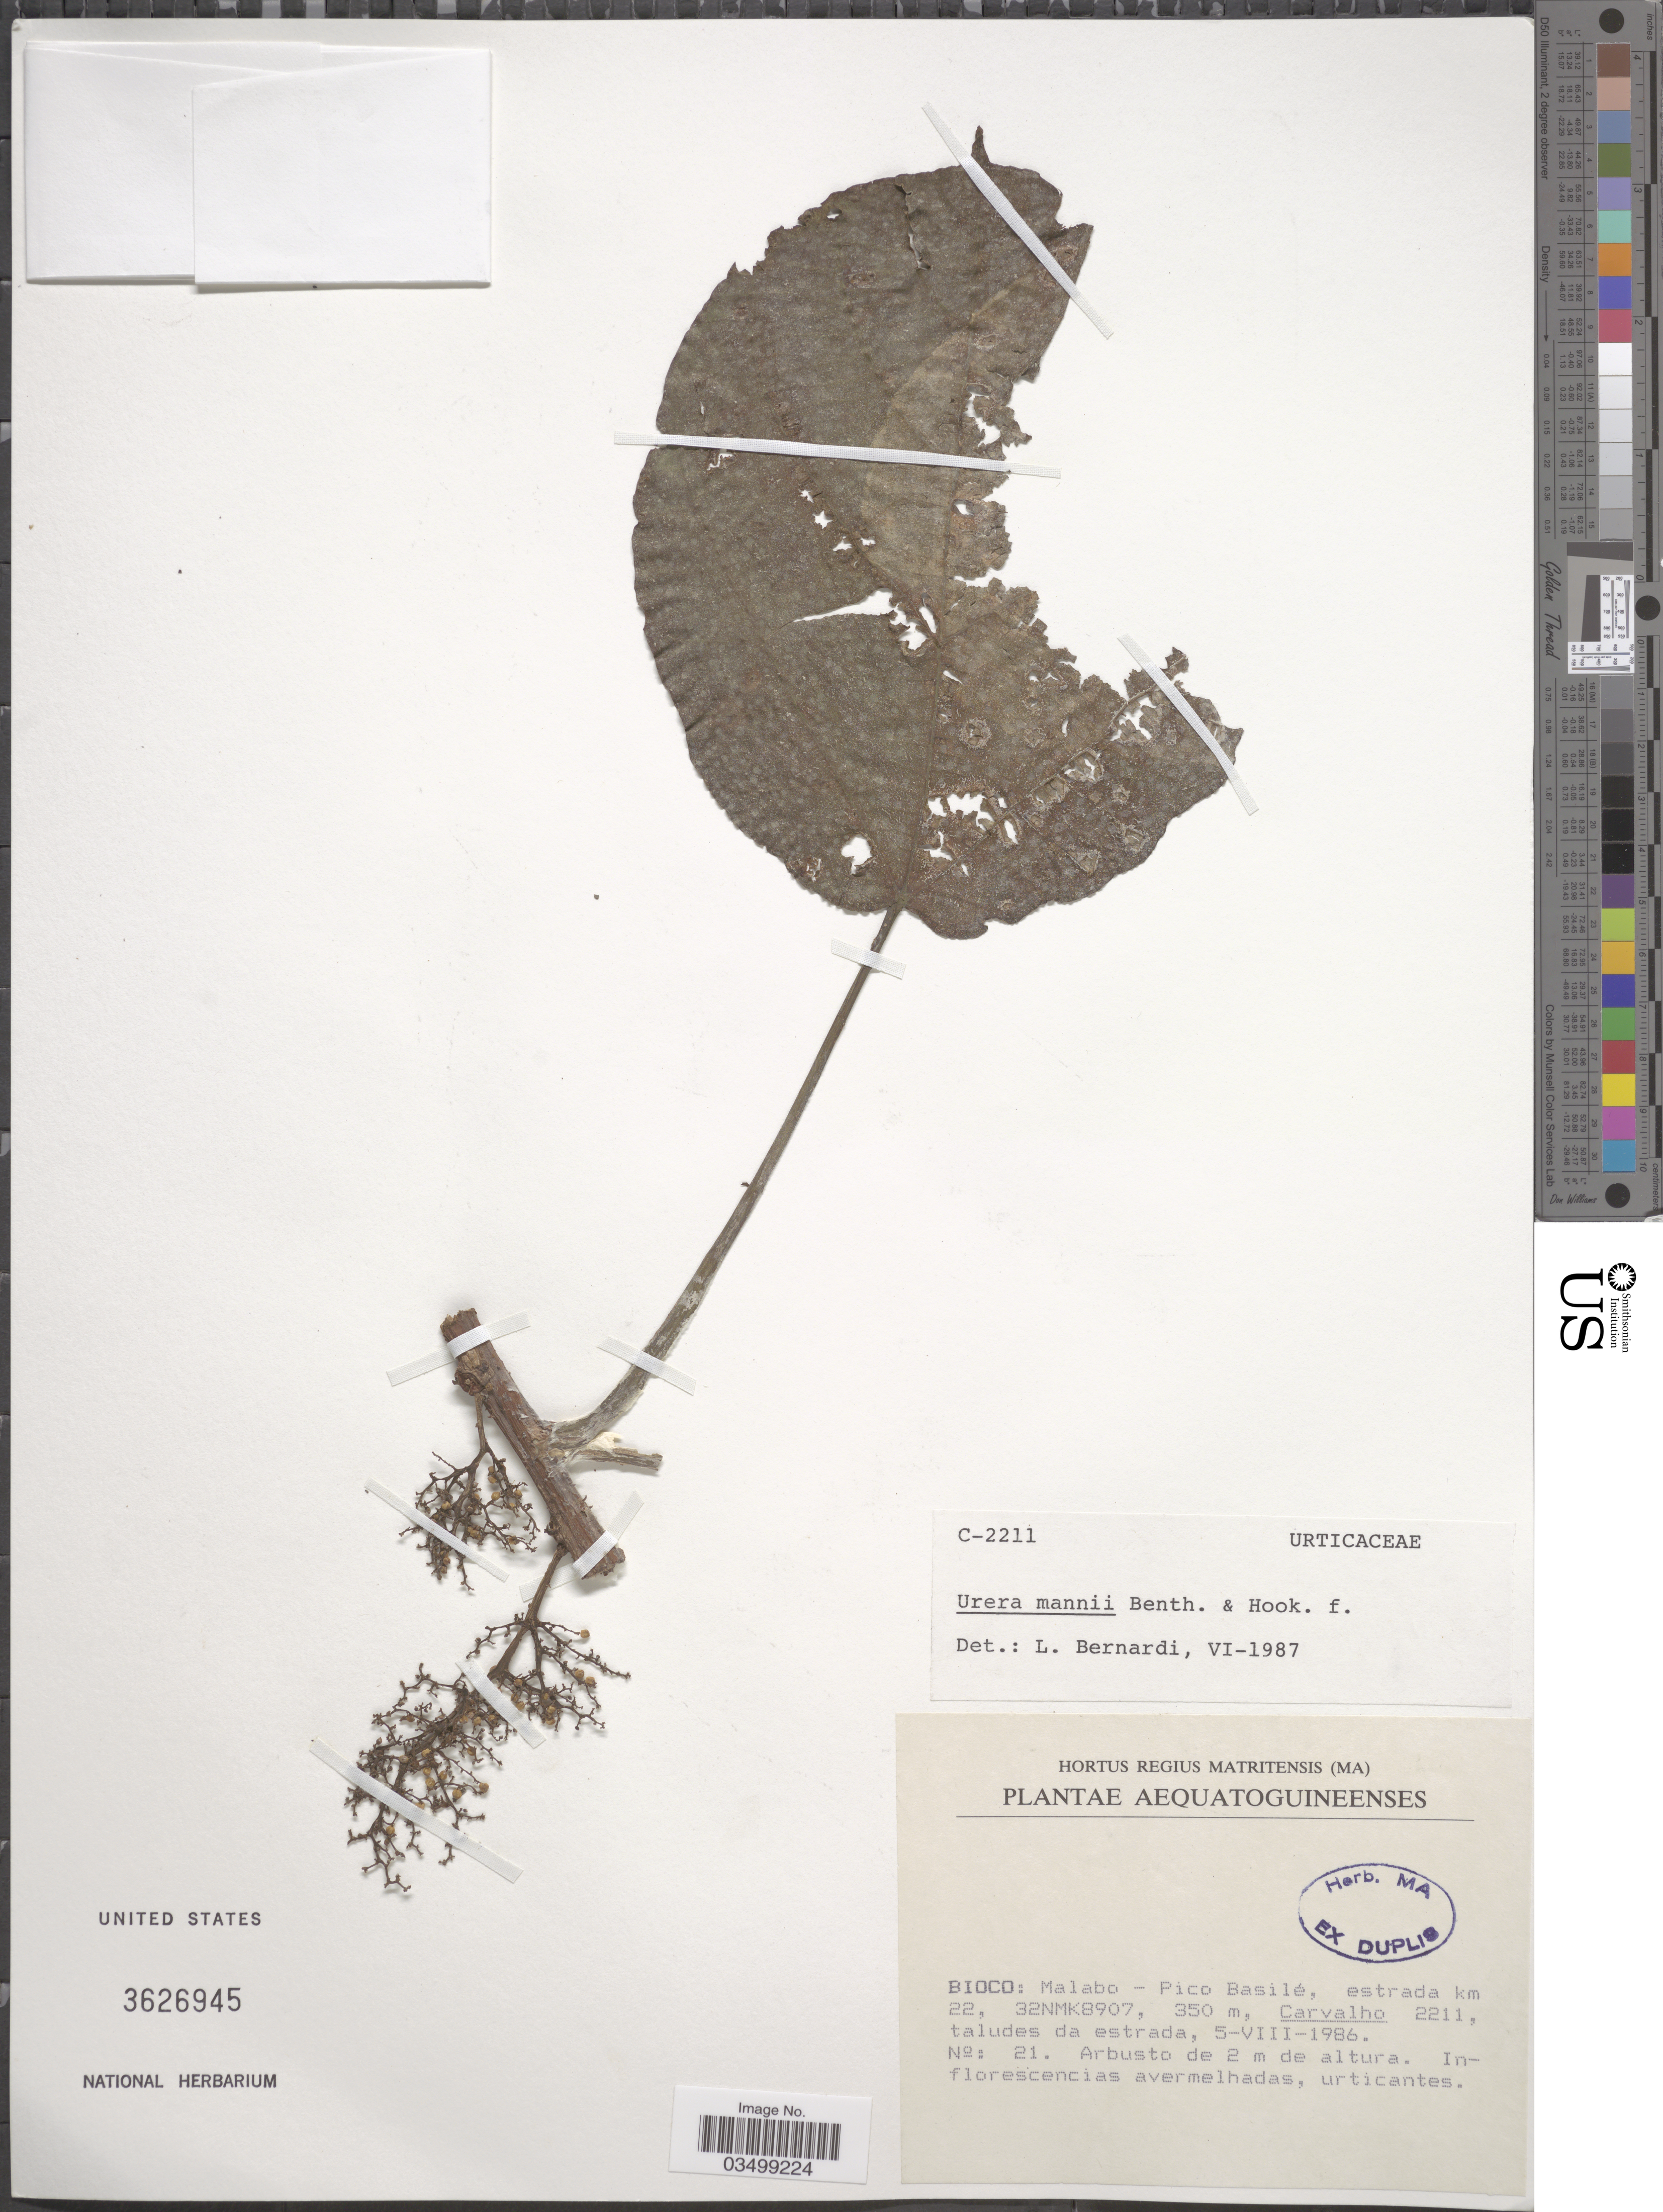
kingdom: Plantae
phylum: Tracheophyta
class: Magnoliopsida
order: Rosales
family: Urticaceae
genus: Scepocarpus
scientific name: Scepocarpus mannii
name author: Wedd.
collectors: Carvalho, --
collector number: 2211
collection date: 1986-08-05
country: Equatorial Guinea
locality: Aequatoguineenses. Bioco: Malabo - Pico Basilé, estrada km 22, 32NMK8907.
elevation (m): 350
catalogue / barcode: US 3626945